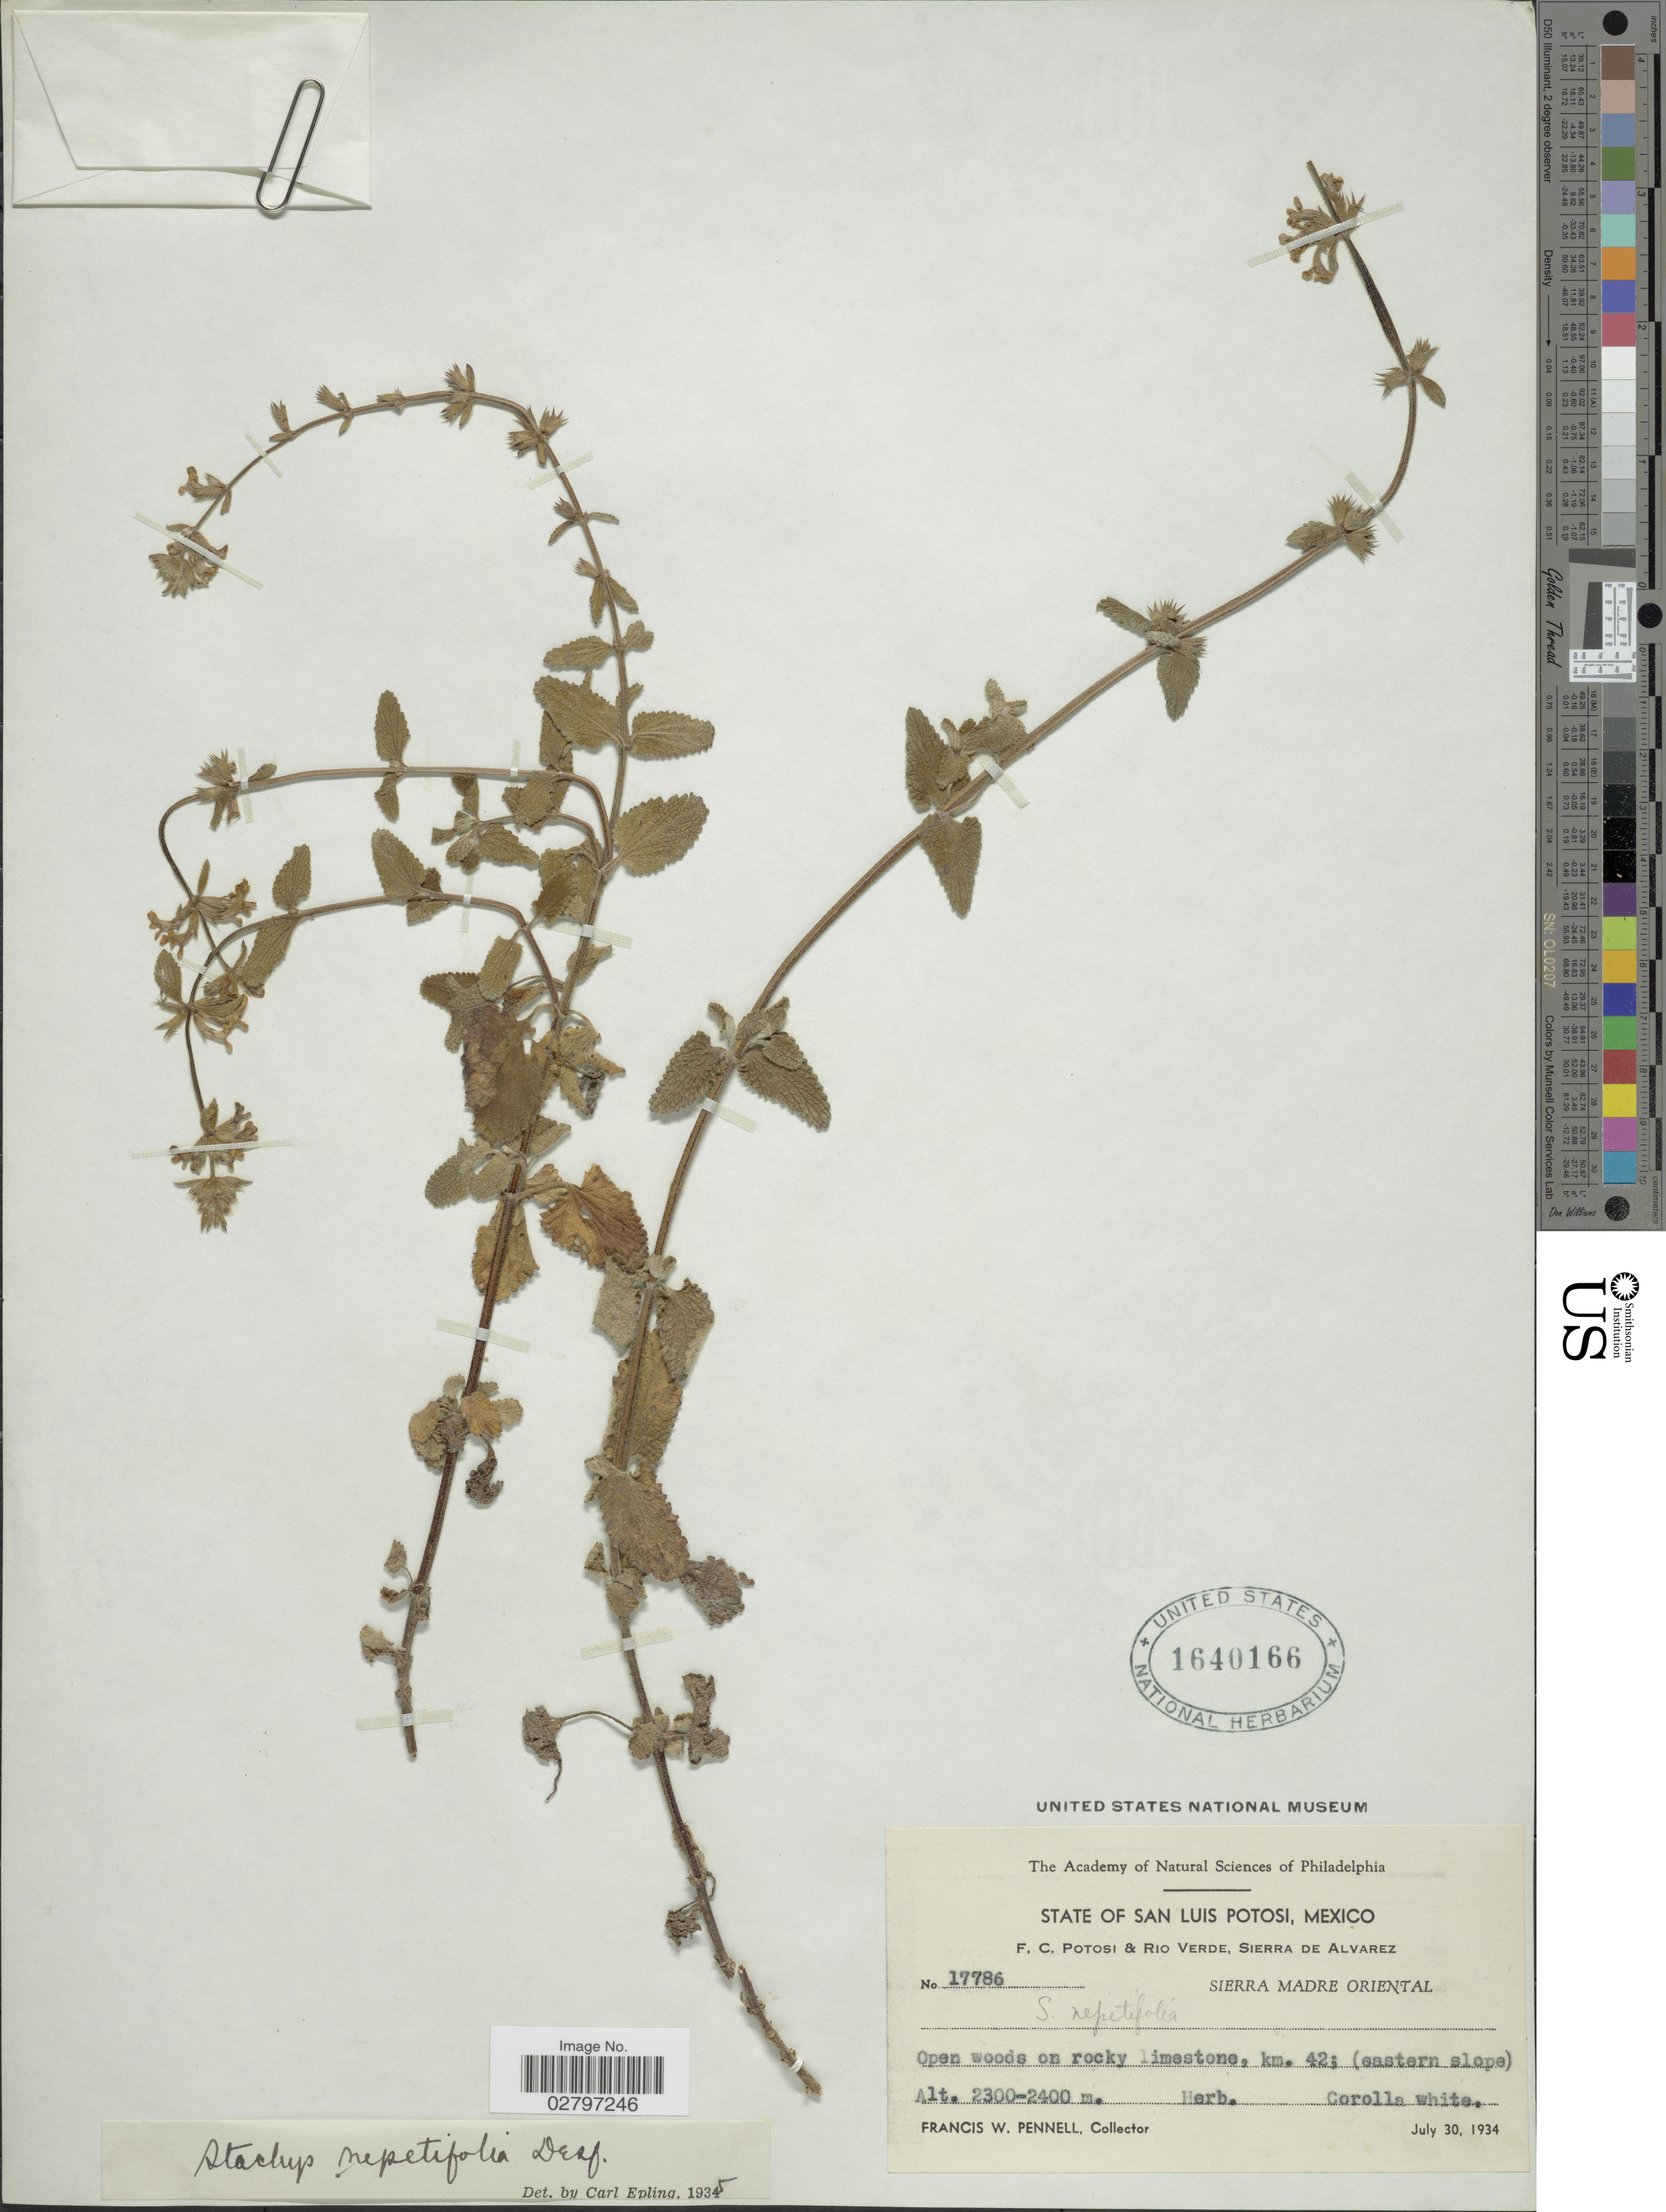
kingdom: Plantae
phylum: Tracheophyta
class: Magnoliopsida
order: Lamiales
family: Lamiaceae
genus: Stachys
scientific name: Stachys nepetifolia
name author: Desf.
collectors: F. W. Pennell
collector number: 17786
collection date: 1934-07-30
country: Mexico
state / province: San Luis Potosí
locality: F.C. Potosi & Rio Verde, Sierra de Alvarez. Sierra Madre Oriental. Open woods on rocky limestone, km. 42; (eastern slope).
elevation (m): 2300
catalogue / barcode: US 1640166